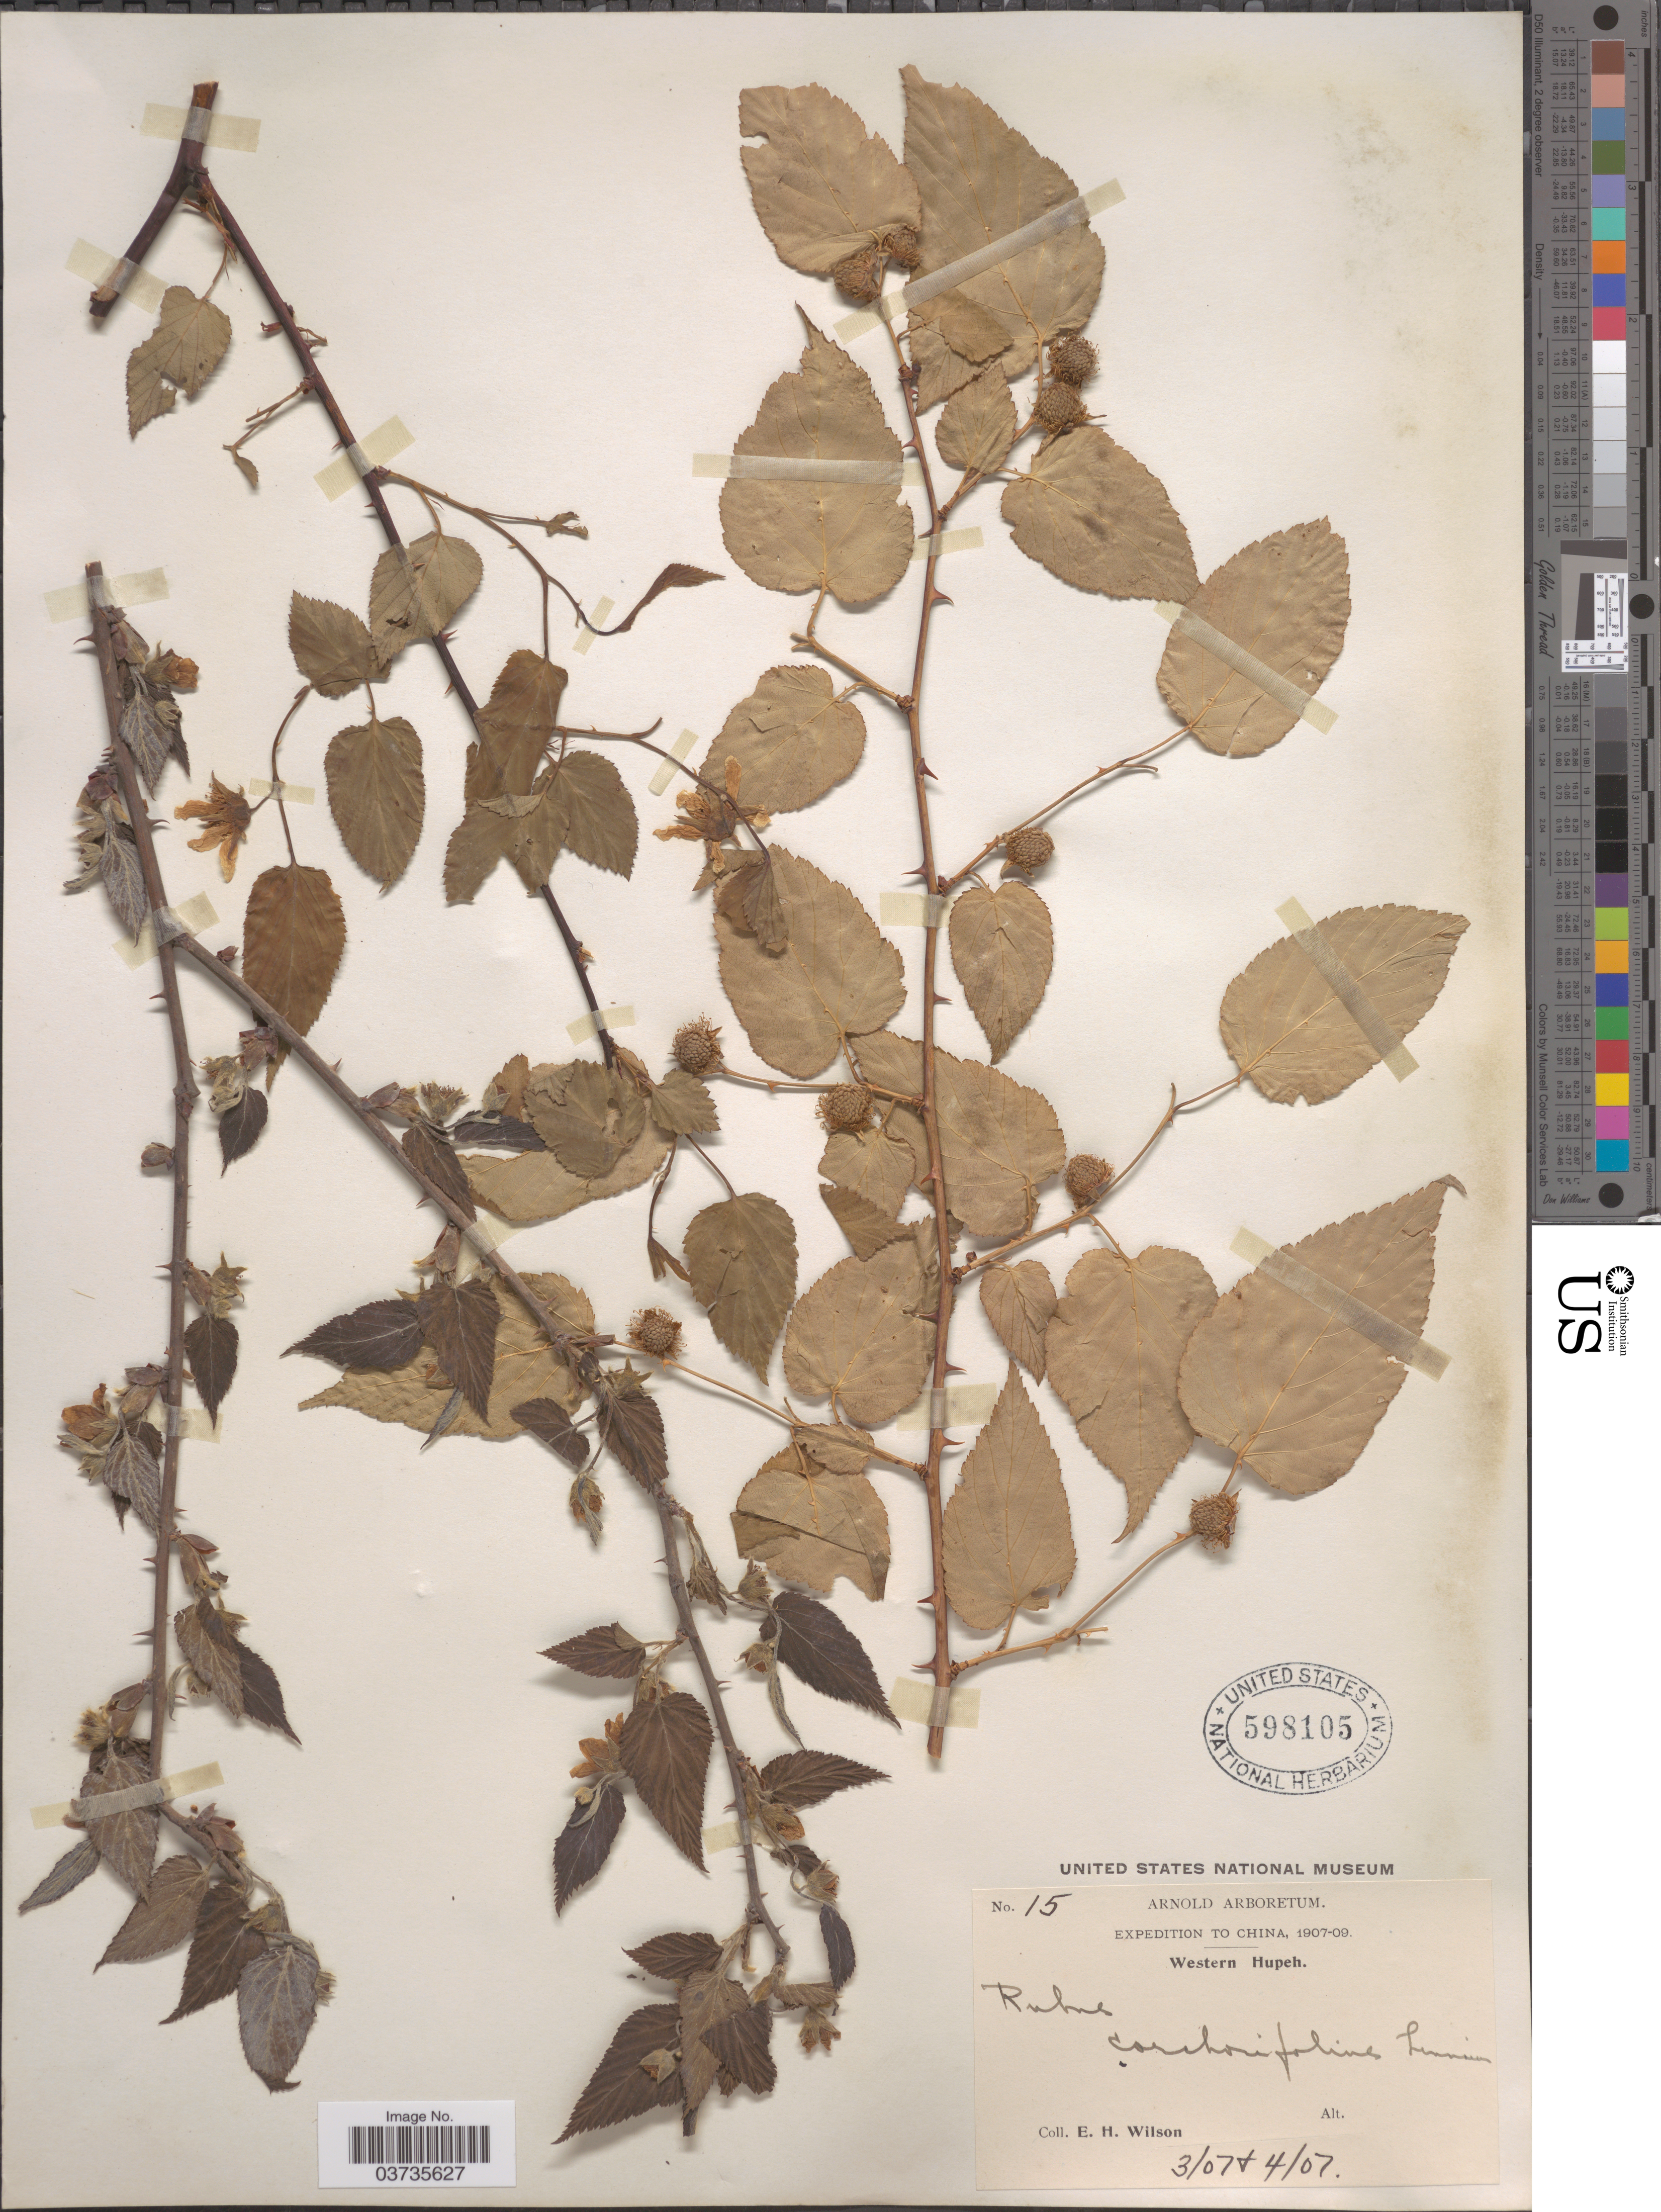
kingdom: Plantae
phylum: Tracheophyta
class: Magnoliopsida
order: Rosales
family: Rosaceae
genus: Rubus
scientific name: Rubus corchorifolius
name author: L. f.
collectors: E. Wilson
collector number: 15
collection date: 1907-03/1907-04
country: China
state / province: Hubei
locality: Western Hupeh.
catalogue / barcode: US 598105